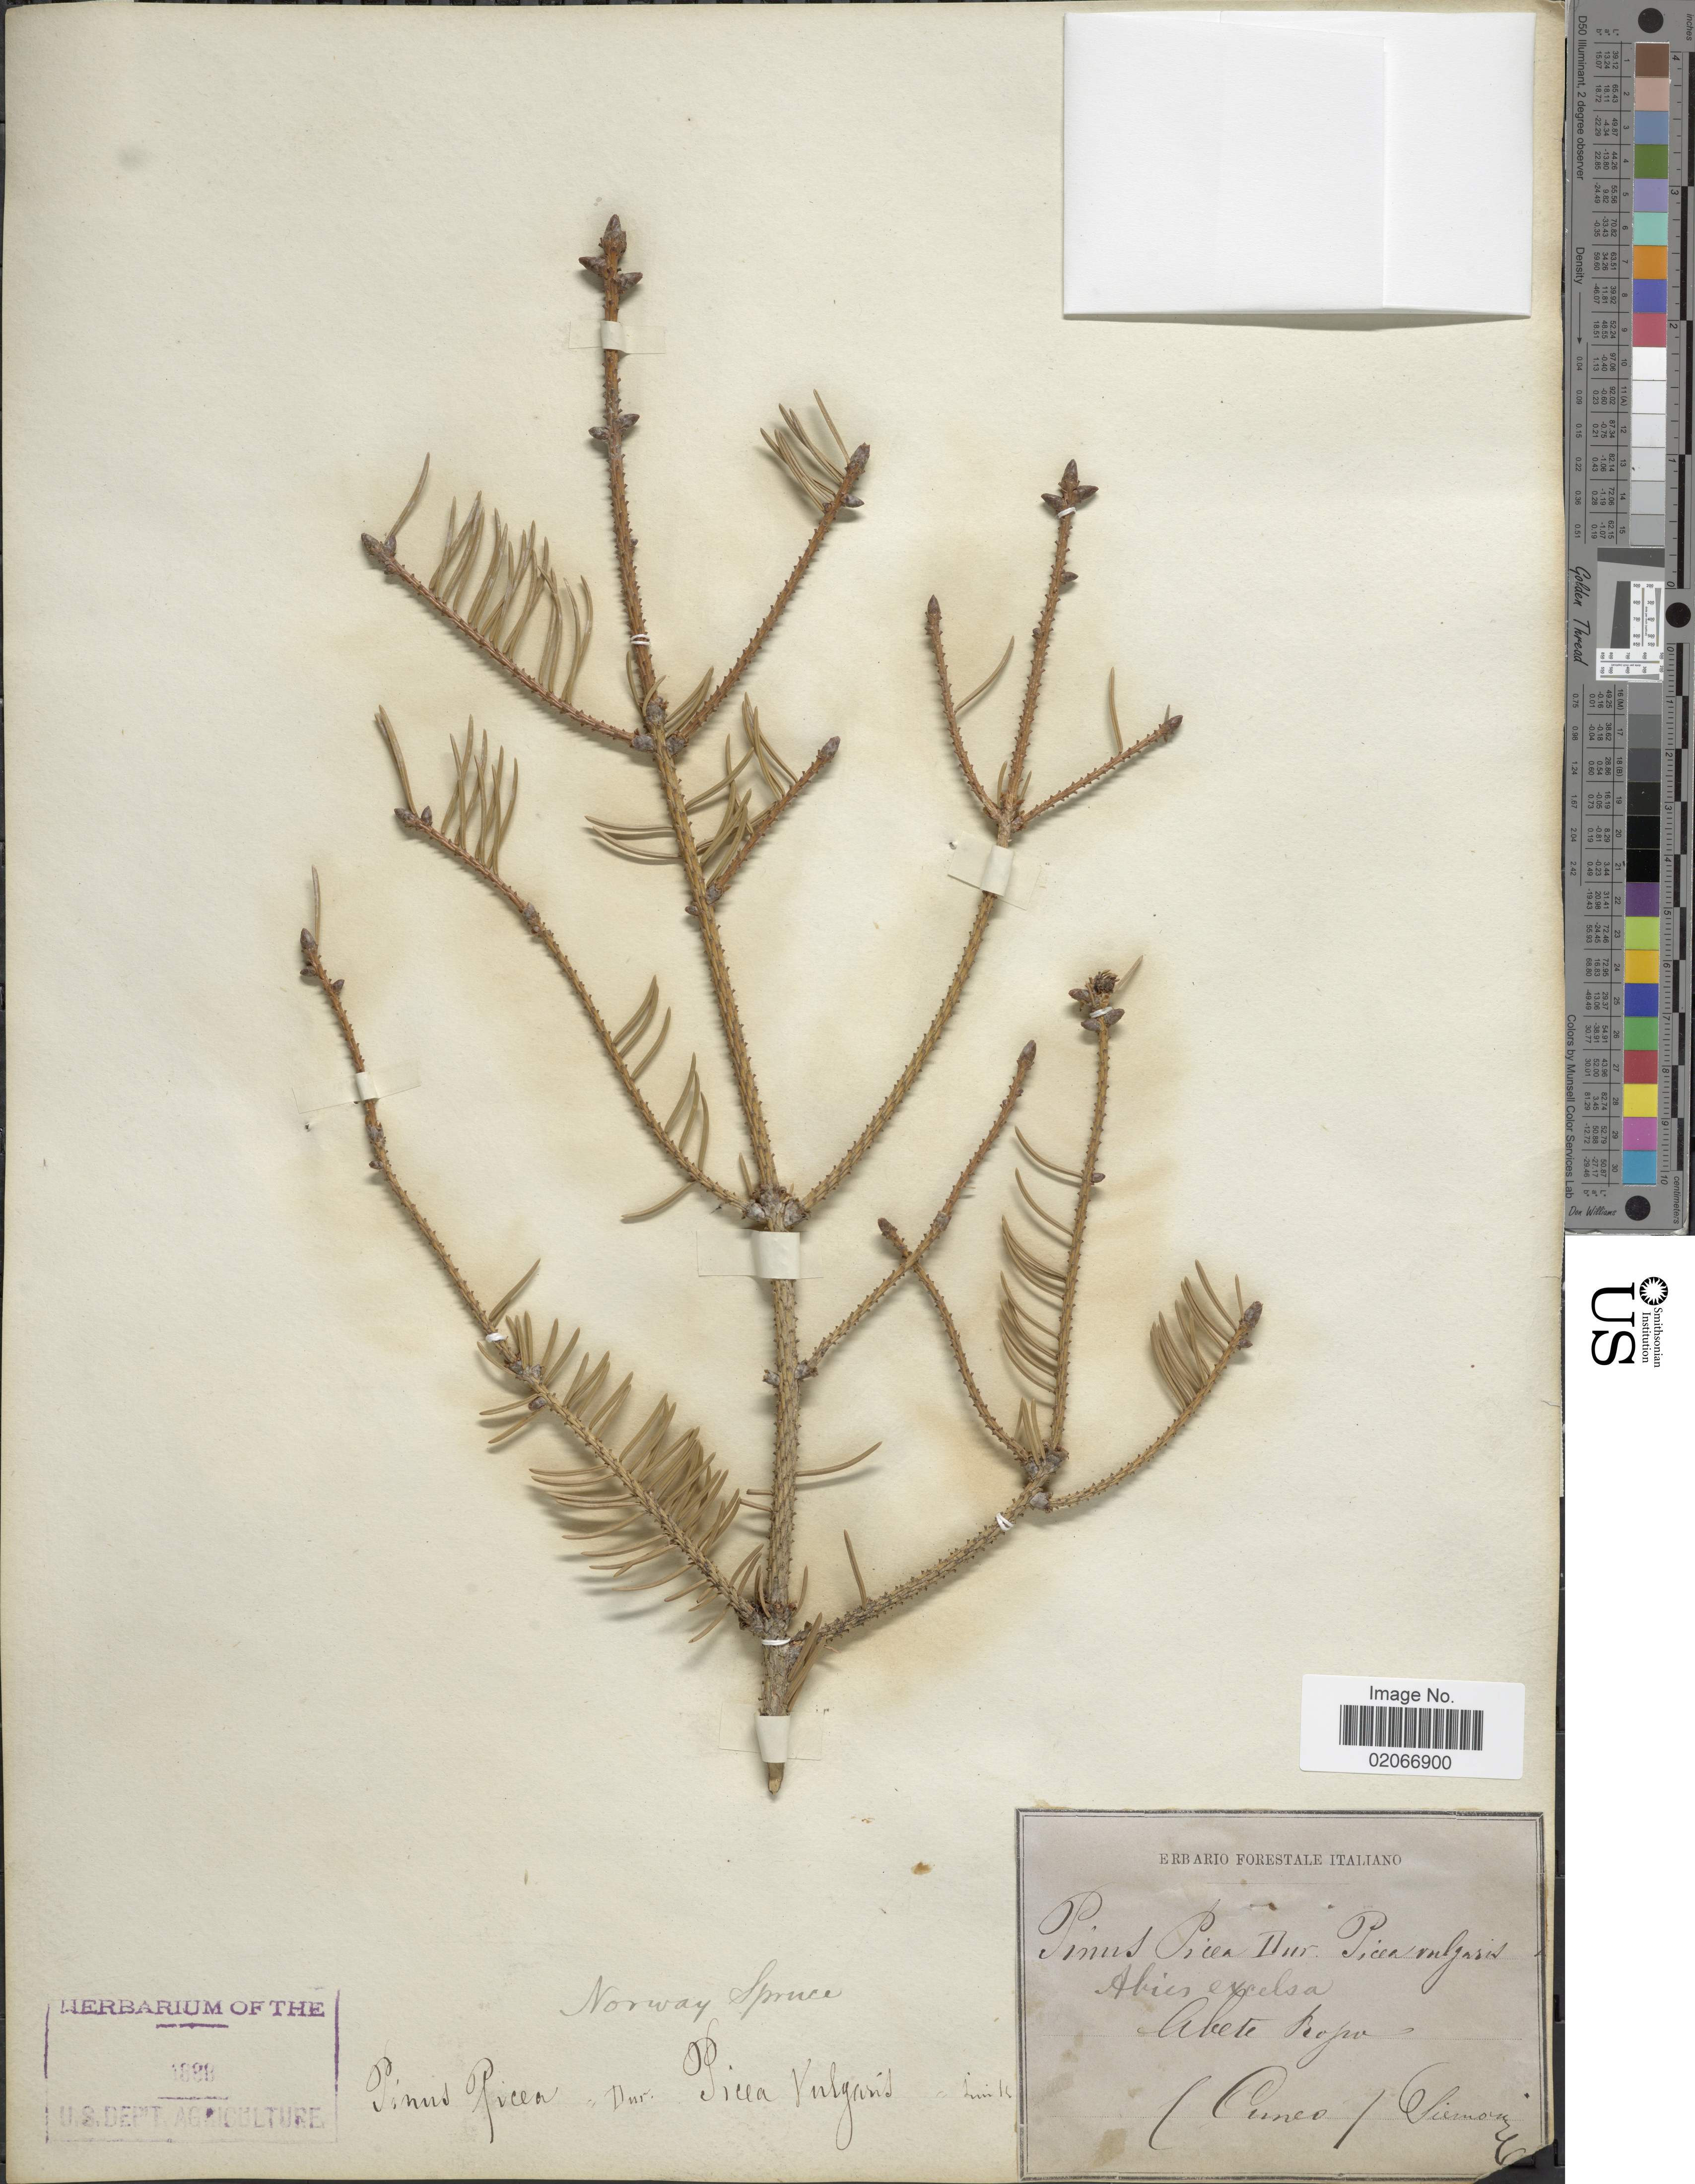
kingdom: Plantae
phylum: Tracheophyta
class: Pinopsida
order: Pinales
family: Pinaceae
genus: Picea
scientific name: Picea excelsa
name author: Link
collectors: Cuneo & Siemoni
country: Norway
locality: Abete Bojo [interpreted]